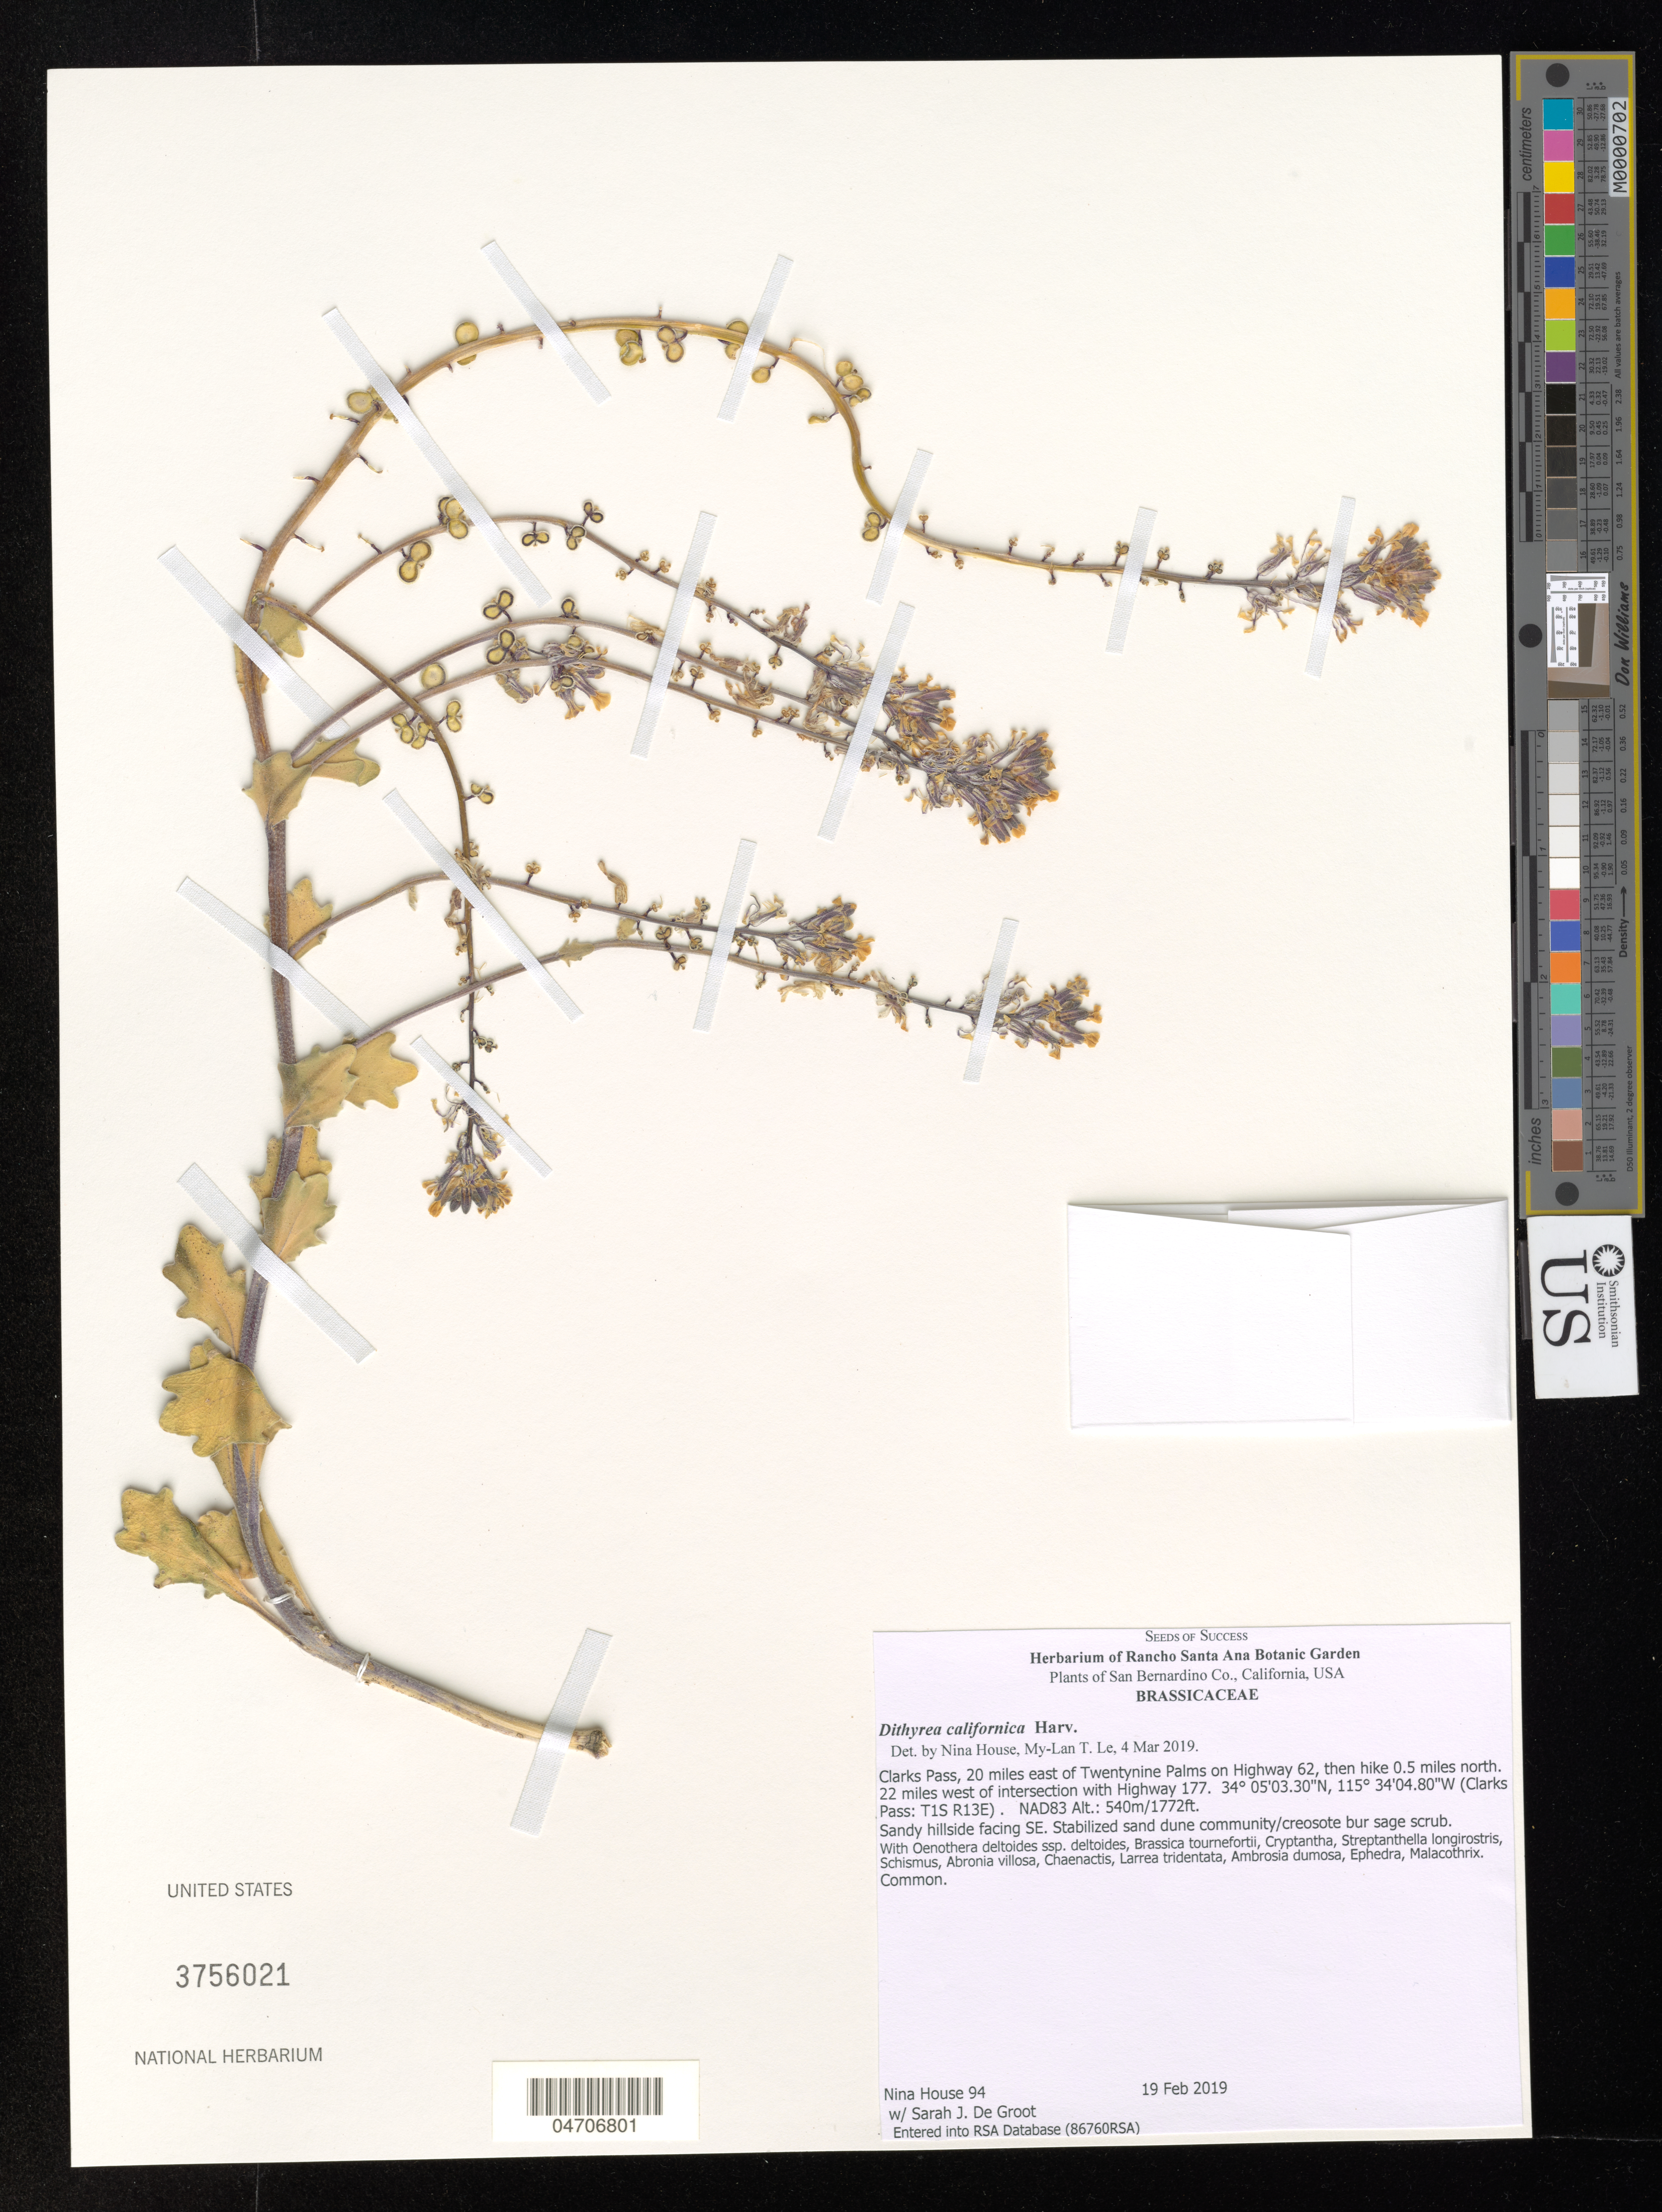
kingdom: Plantae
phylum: Tracheophyta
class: Magnoliopsida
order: Brassicales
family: Brassicaceae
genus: Dithyrea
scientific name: Dithyrea californica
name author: Harv.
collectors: N. House & S. De Groot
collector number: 94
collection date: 2019-02-19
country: United States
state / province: California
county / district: San Bernardino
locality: San Bernardino Co. Clarks Pass, 20 miles east of Twentynine Palms on Highway 62, then hike 0.5 miles north. 22 miles west of intersection with Highway 177. (Clarks Pass: T1S R13E). Sandy hillside facing SE.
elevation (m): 540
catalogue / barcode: US 3756021